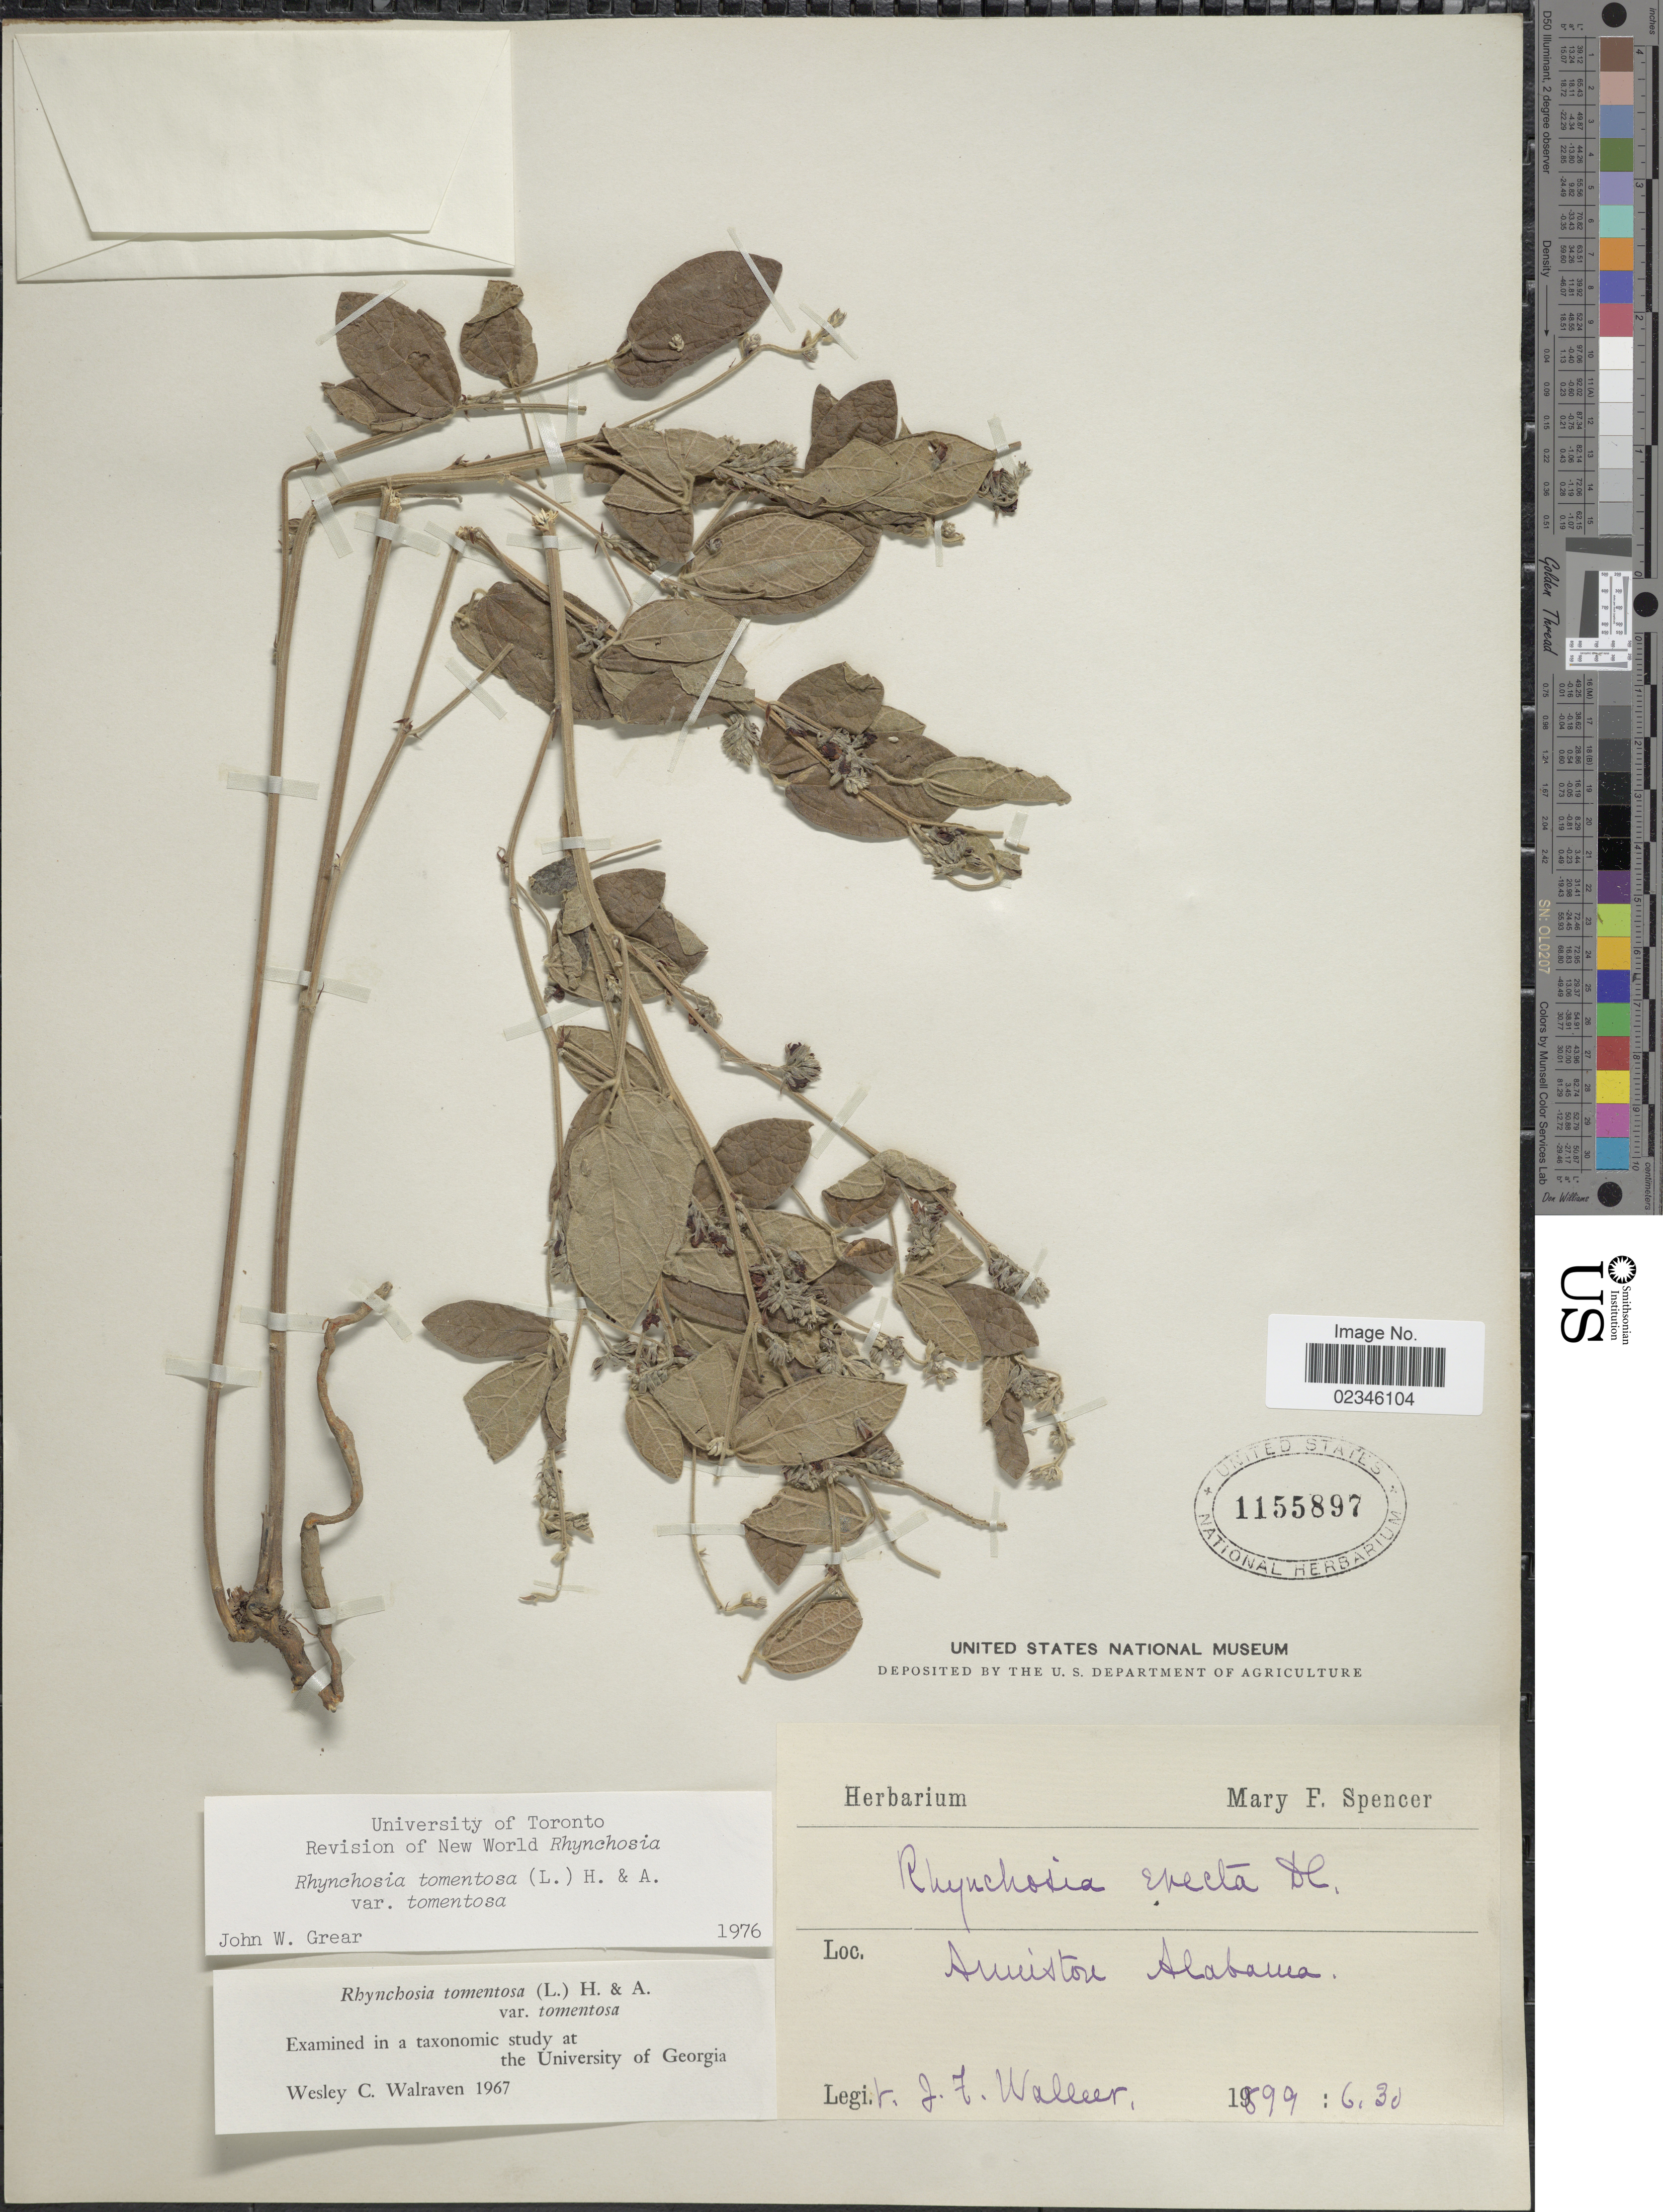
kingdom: Plantae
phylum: Tracheophyta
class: Magnoliopsida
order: Fabales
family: Fabaceae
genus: Rhynchosia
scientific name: Rhynchosia tomentosa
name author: (L.) Hook. & Arn.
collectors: J. Walleer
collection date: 1899-06-30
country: United States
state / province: Alabama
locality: Anniston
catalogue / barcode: US 1155897